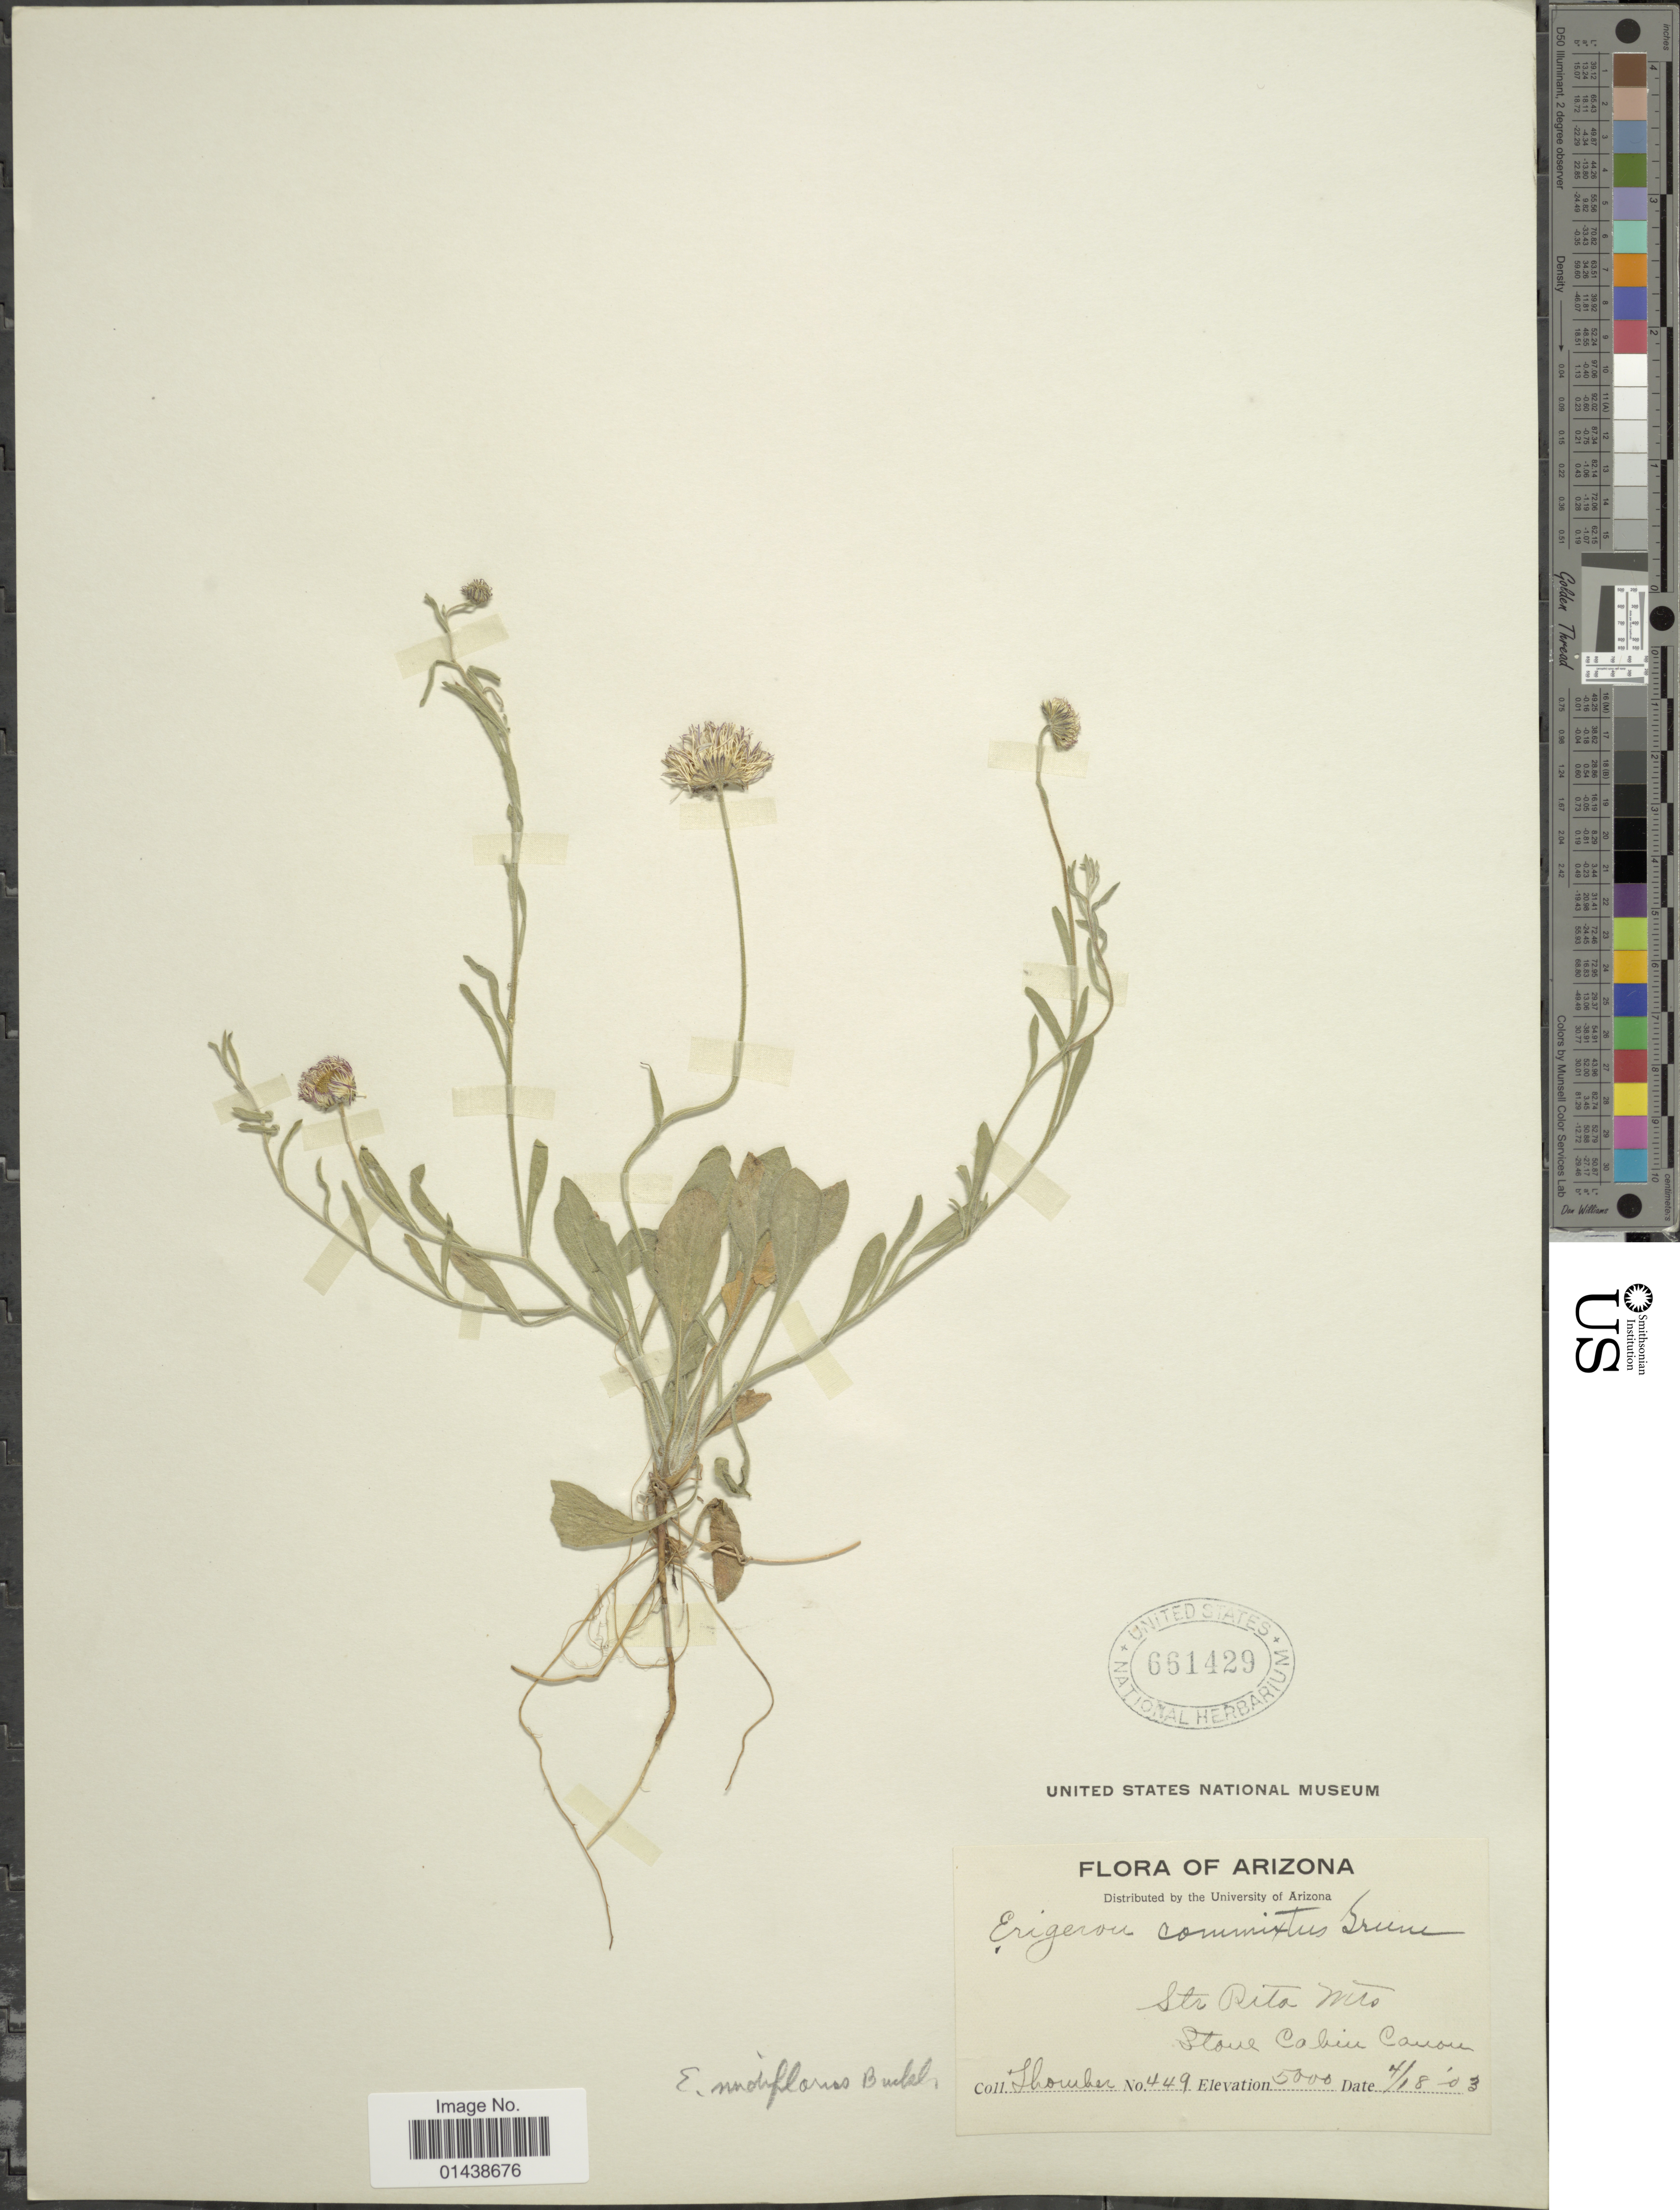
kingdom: Plantae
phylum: Tracheophyta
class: Magnoliopsida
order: Asterales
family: Asteraceae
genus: Erigeron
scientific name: Erigeron nudiflorus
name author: Buckley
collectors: -. Thornber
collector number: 449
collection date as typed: Transcribed d/m/y: 18/4/3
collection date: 1903-04-18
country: United States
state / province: Arizona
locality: Sta Rita Mts. Stone Cabin Canon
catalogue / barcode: US 661429